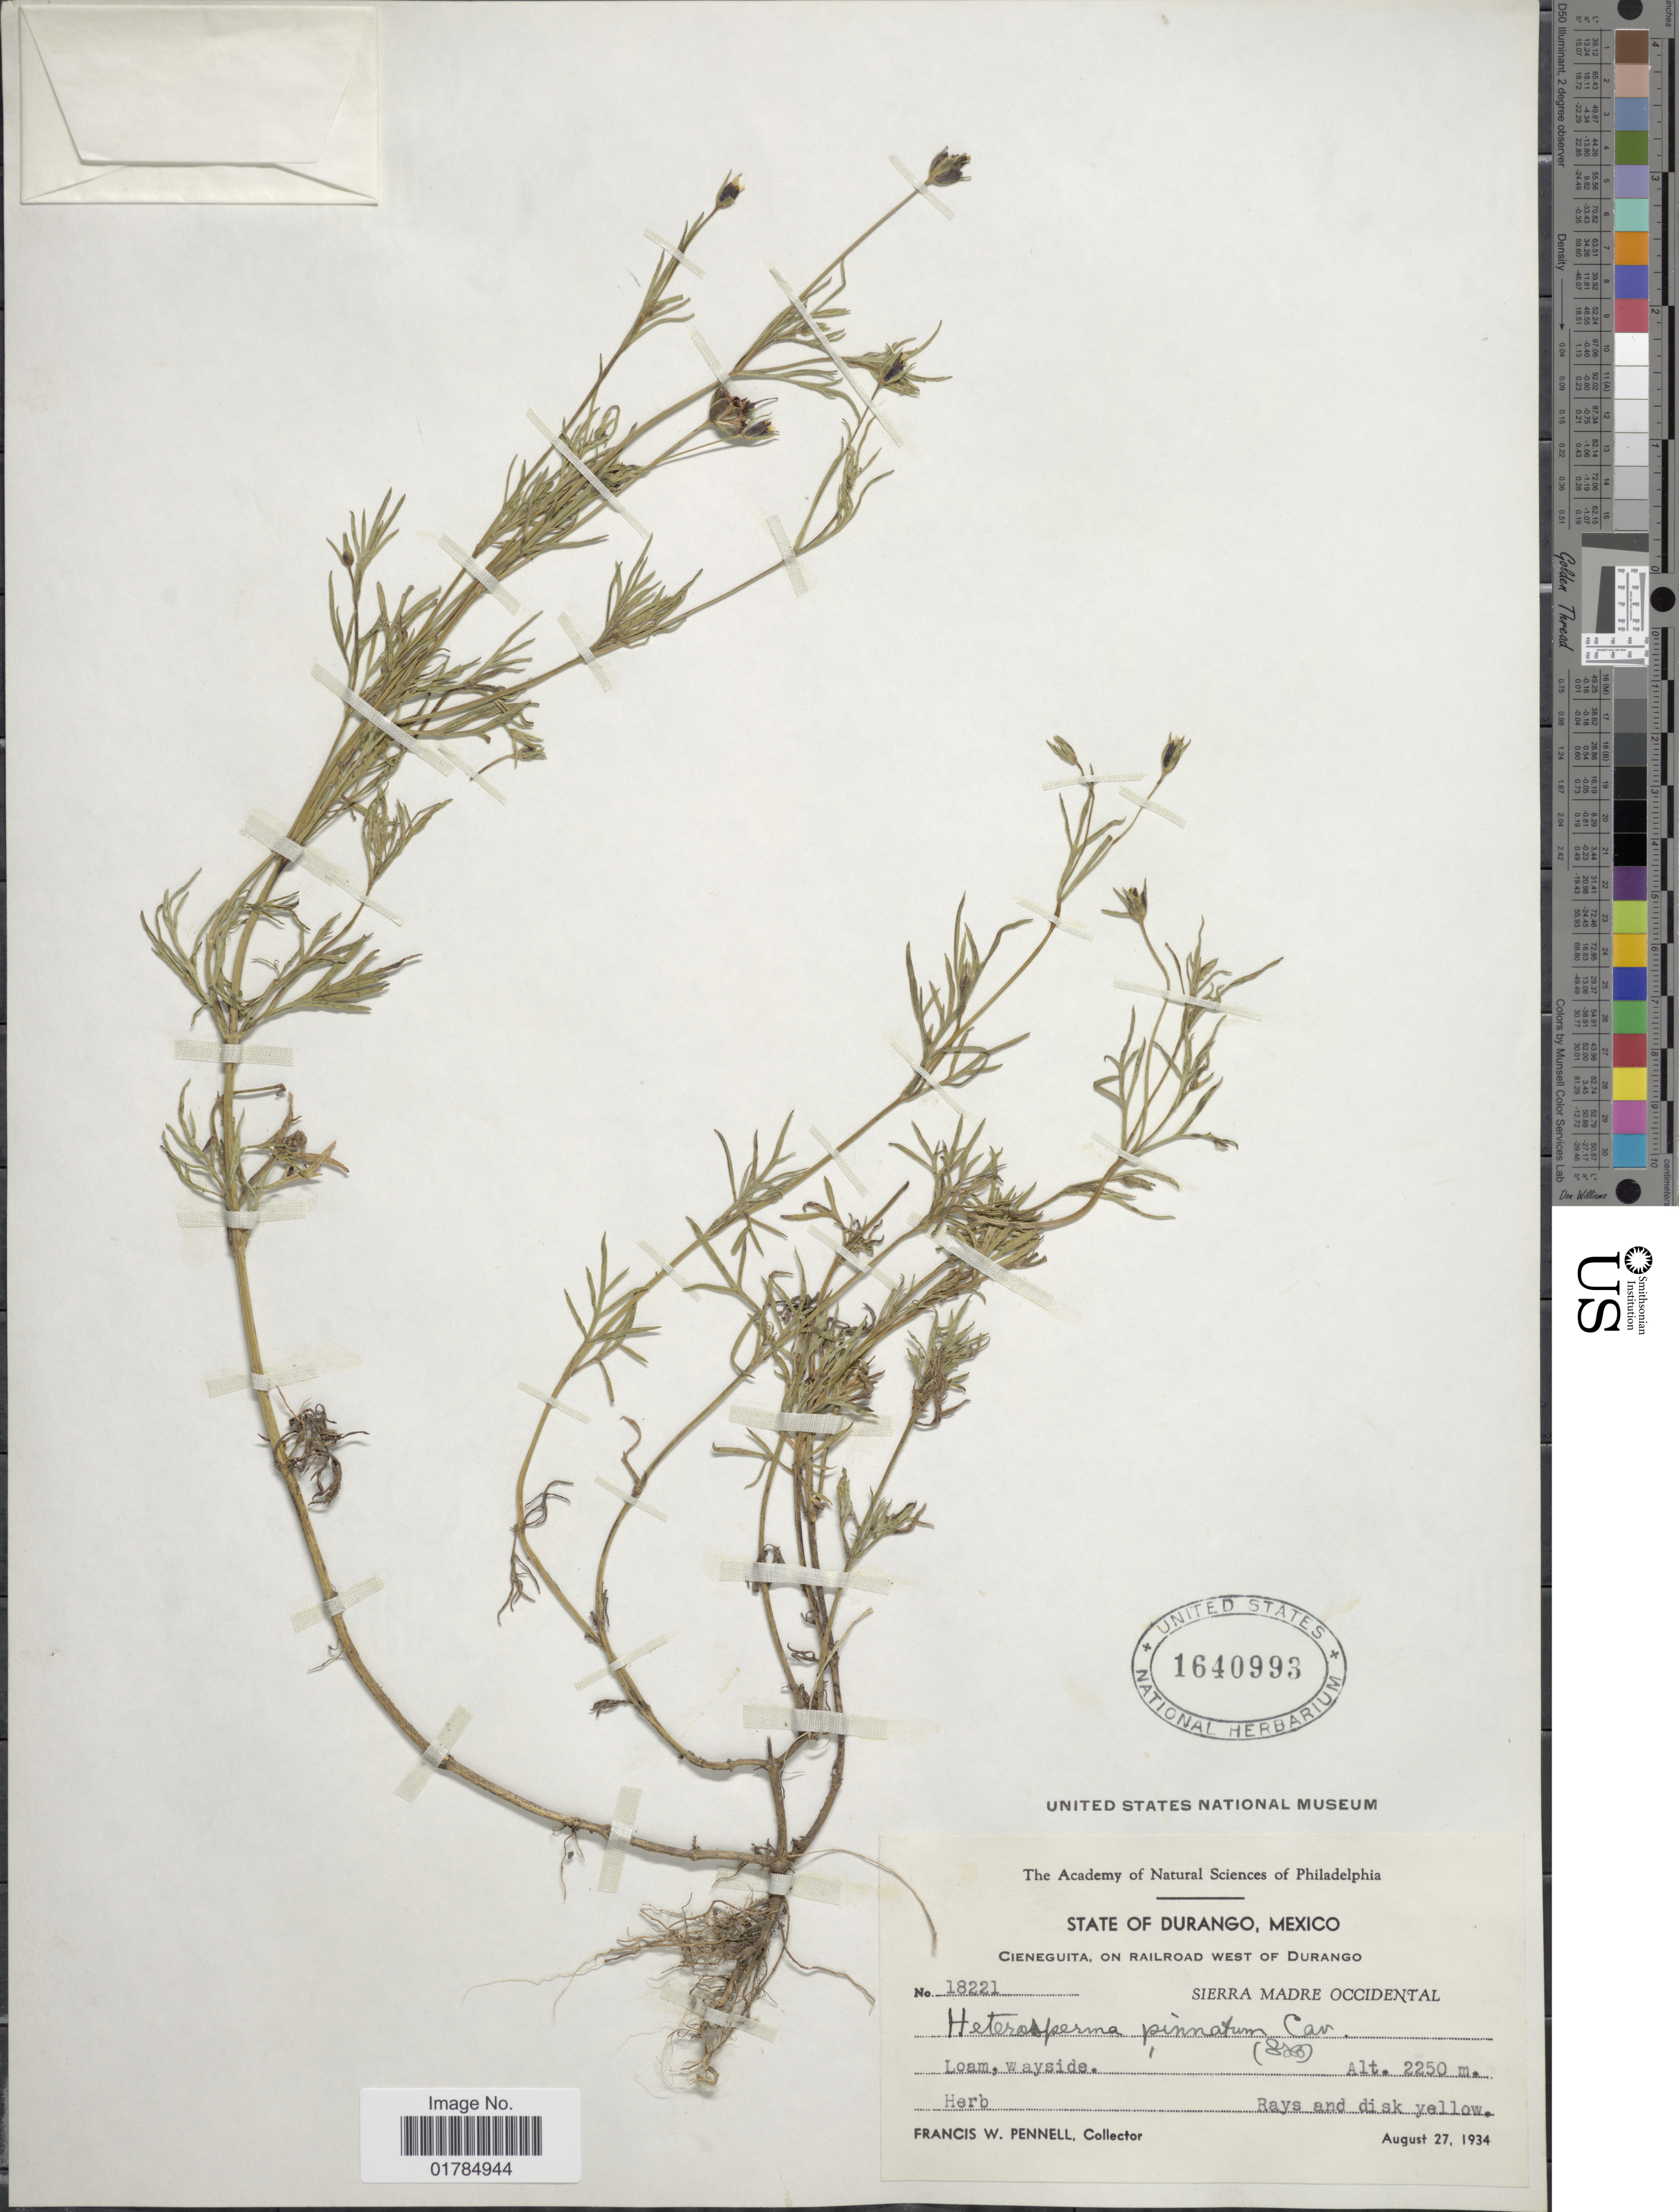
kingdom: Plantae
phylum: Tracheophyta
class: Magnoliopsida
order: Asterales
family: Asteraceae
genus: Heterosperma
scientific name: Heterosperma pinnatum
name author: Cav.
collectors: F. W. Pennell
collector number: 18221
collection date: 1934-08-27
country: Mexico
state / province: Durango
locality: Sierra Madre Occidental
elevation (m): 2250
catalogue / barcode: US 1640993